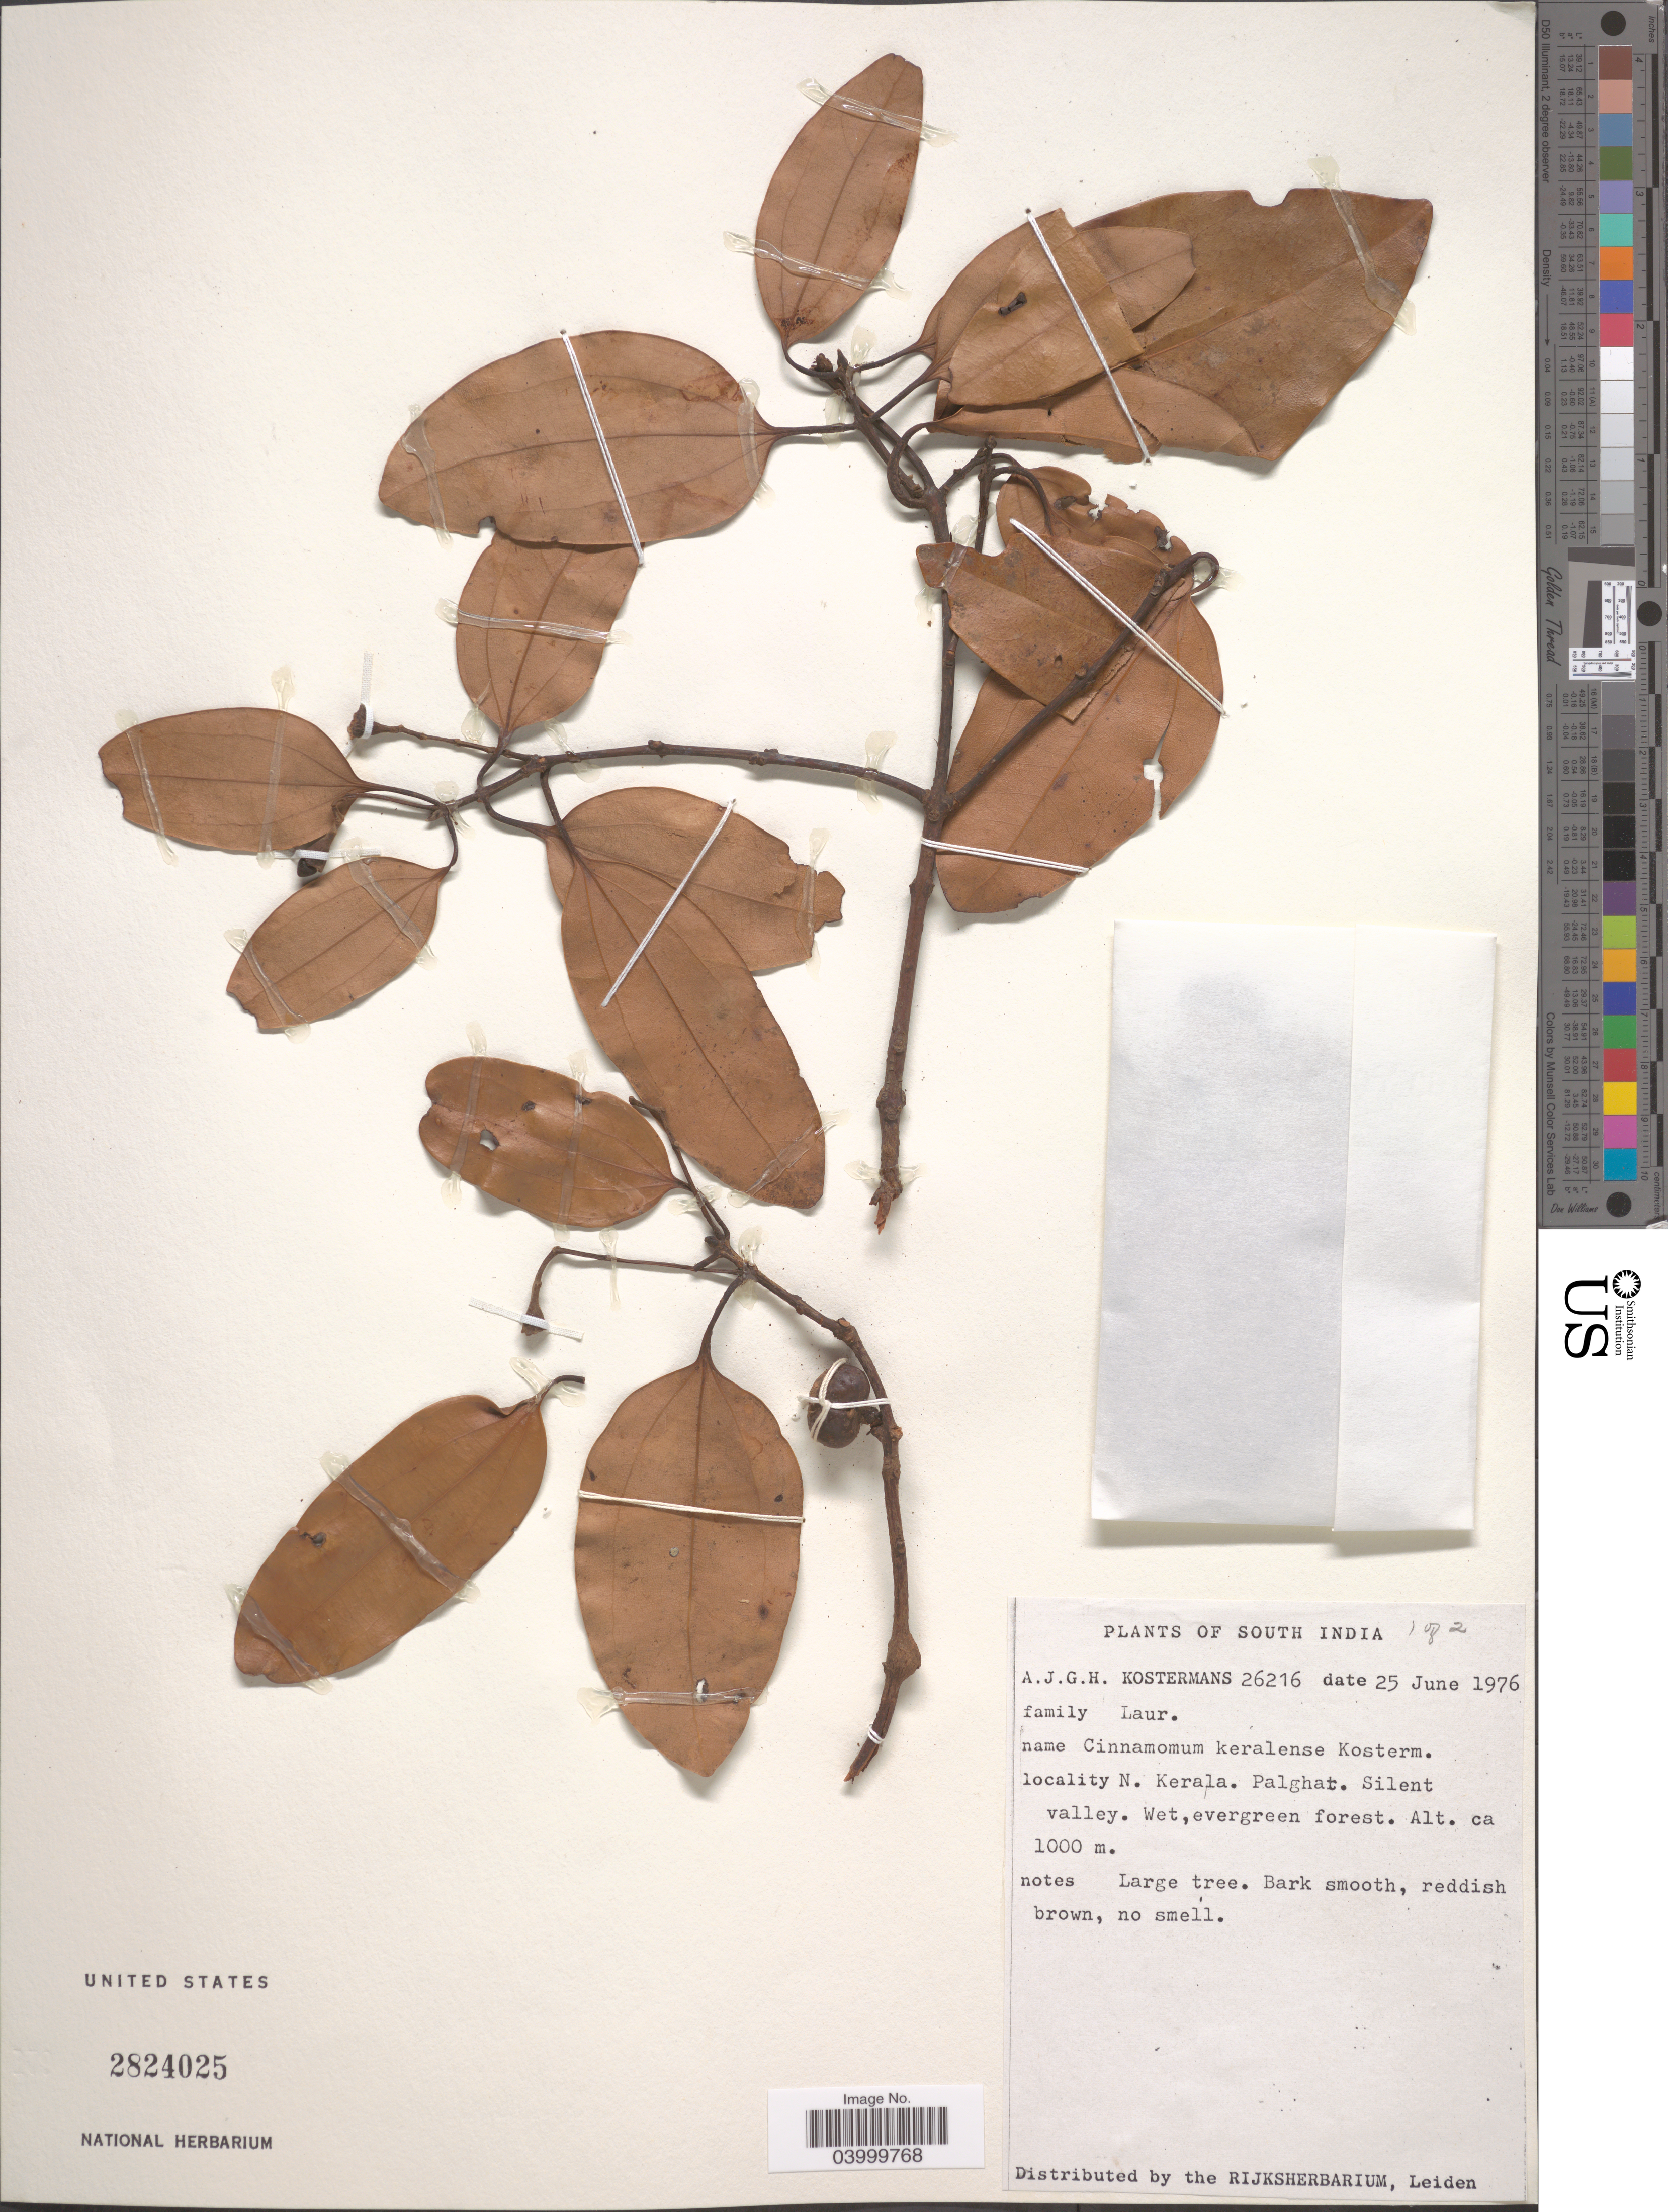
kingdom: Plantae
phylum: Tracheophyta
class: Magnoliopsida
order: Laurales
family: Lauraceae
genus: Cinnamomum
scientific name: Cinnamomum keralaense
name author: Kosterm.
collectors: A. J. G. Kostermans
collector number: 26216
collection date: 1976-06-25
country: India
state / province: Kerala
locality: South India. N. Kerala. Palghat.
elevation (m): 1000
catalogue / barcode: US 2824025